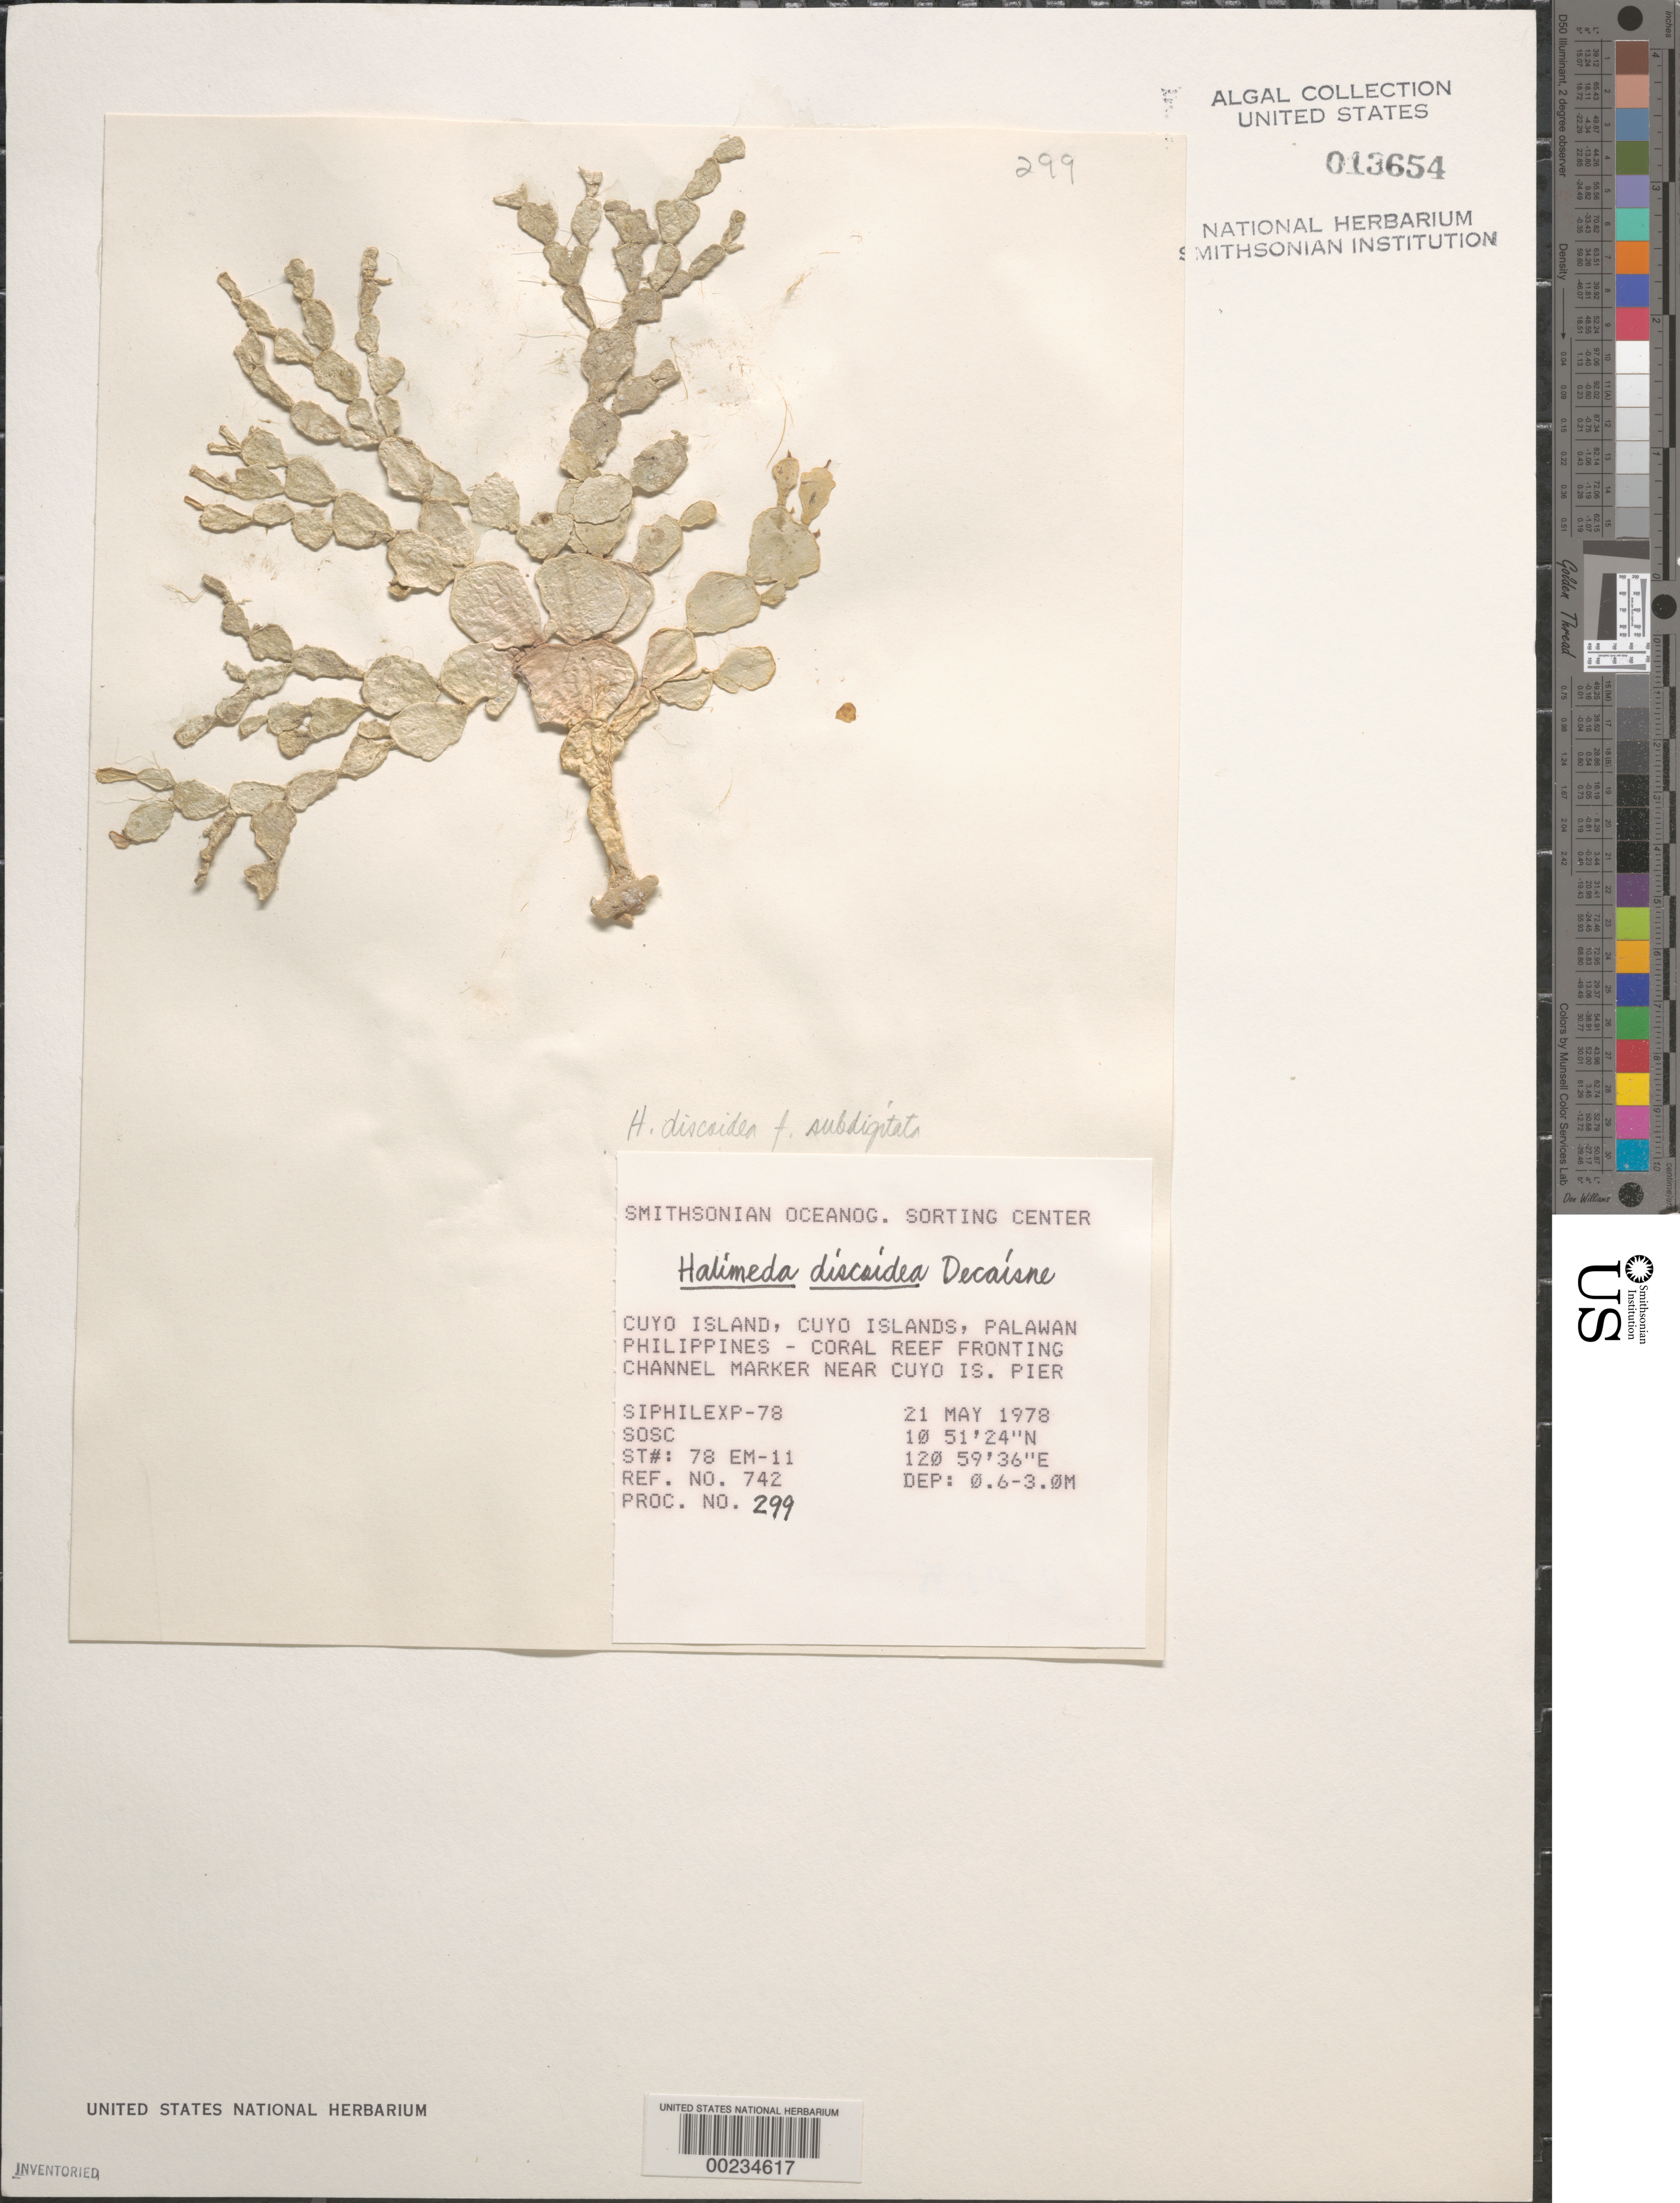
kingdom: Plantae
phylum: Chlorophyta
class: Ulvophyceae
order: Bryopsidales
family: Halimedaceae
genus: Halimeda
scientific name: Halimeda discoidea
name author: Decne.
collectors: SOSC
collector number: Station 78 Em-11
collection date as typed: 21 May 1978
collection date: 1978-05-21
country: Philippines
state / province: Mimaropa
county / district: Palawan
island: Cuyo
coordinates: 10 51' 24" N, 120 59' 36" E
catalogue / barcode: US 13654